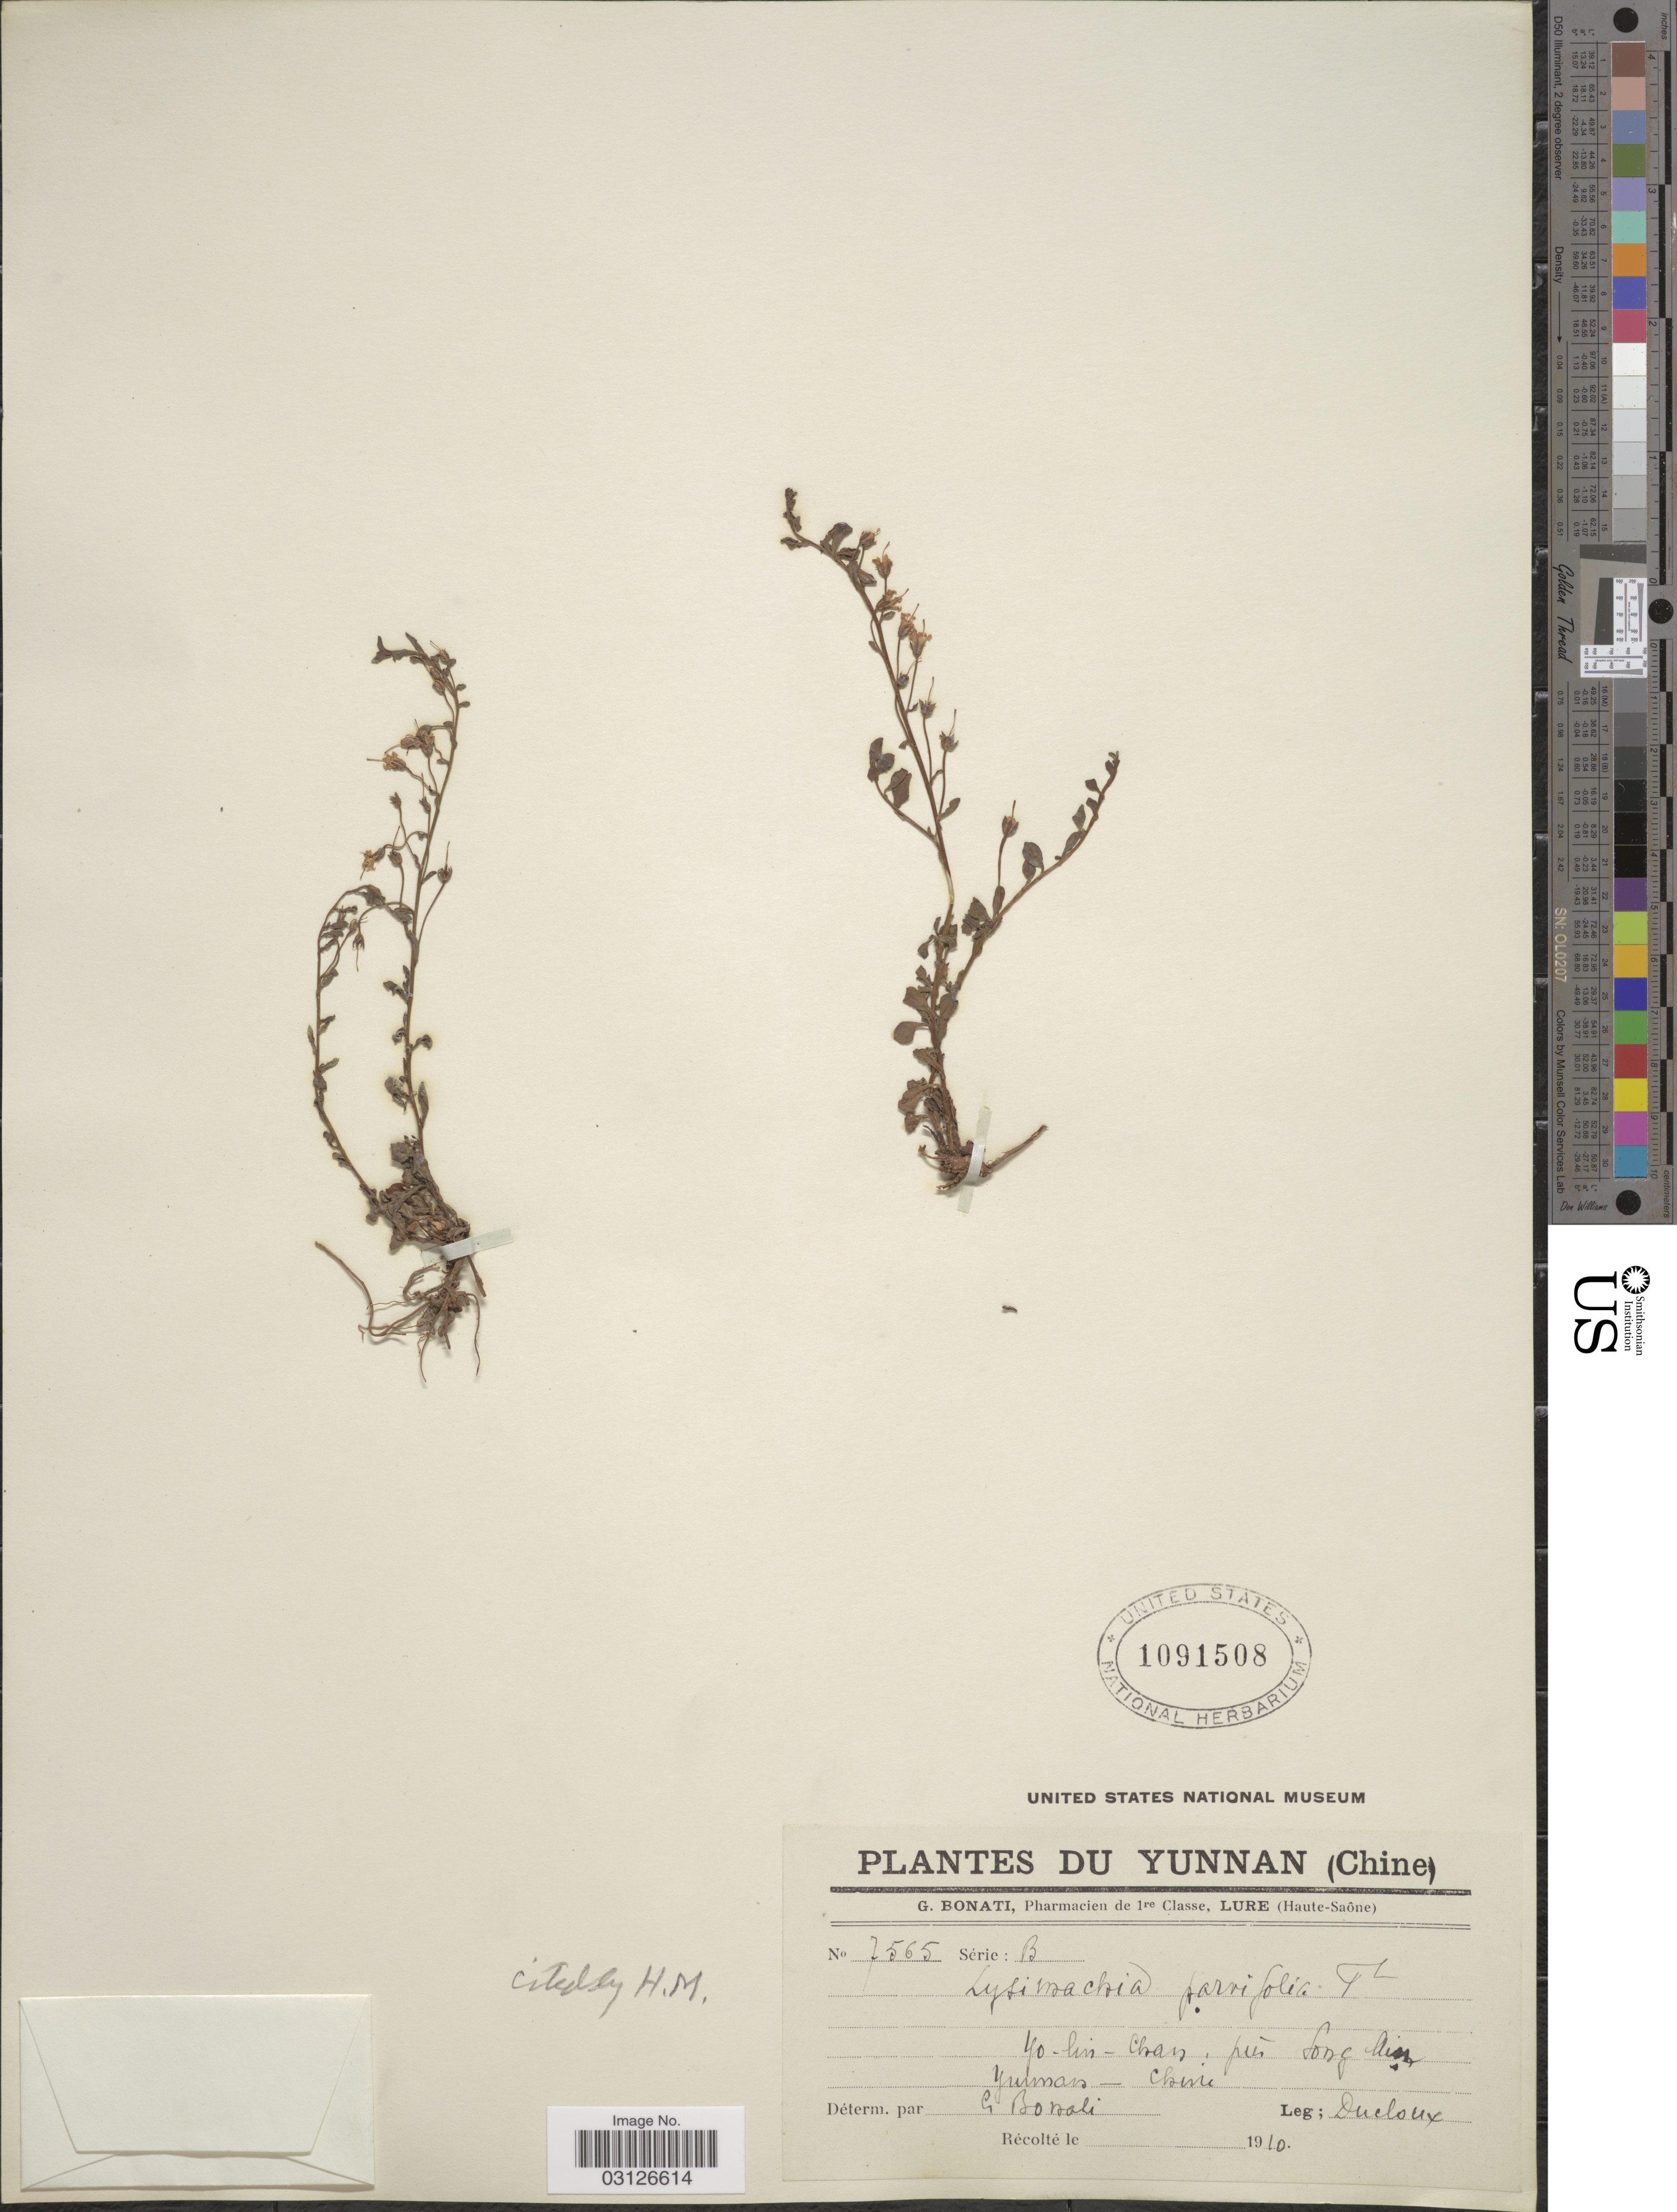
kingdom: Plantae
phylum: Tracheophyta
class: Magnoliopsida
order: Ericales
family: Primulaceae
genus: Lysimachia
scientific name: Lysimachia parvifolia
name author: Franch.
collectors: -. Ducloux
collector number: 2565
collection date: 1910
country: China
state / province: Yunnan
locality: Yo-lin-chan: près Song Ain Yunnan - Chine.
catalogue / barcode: US 1091508